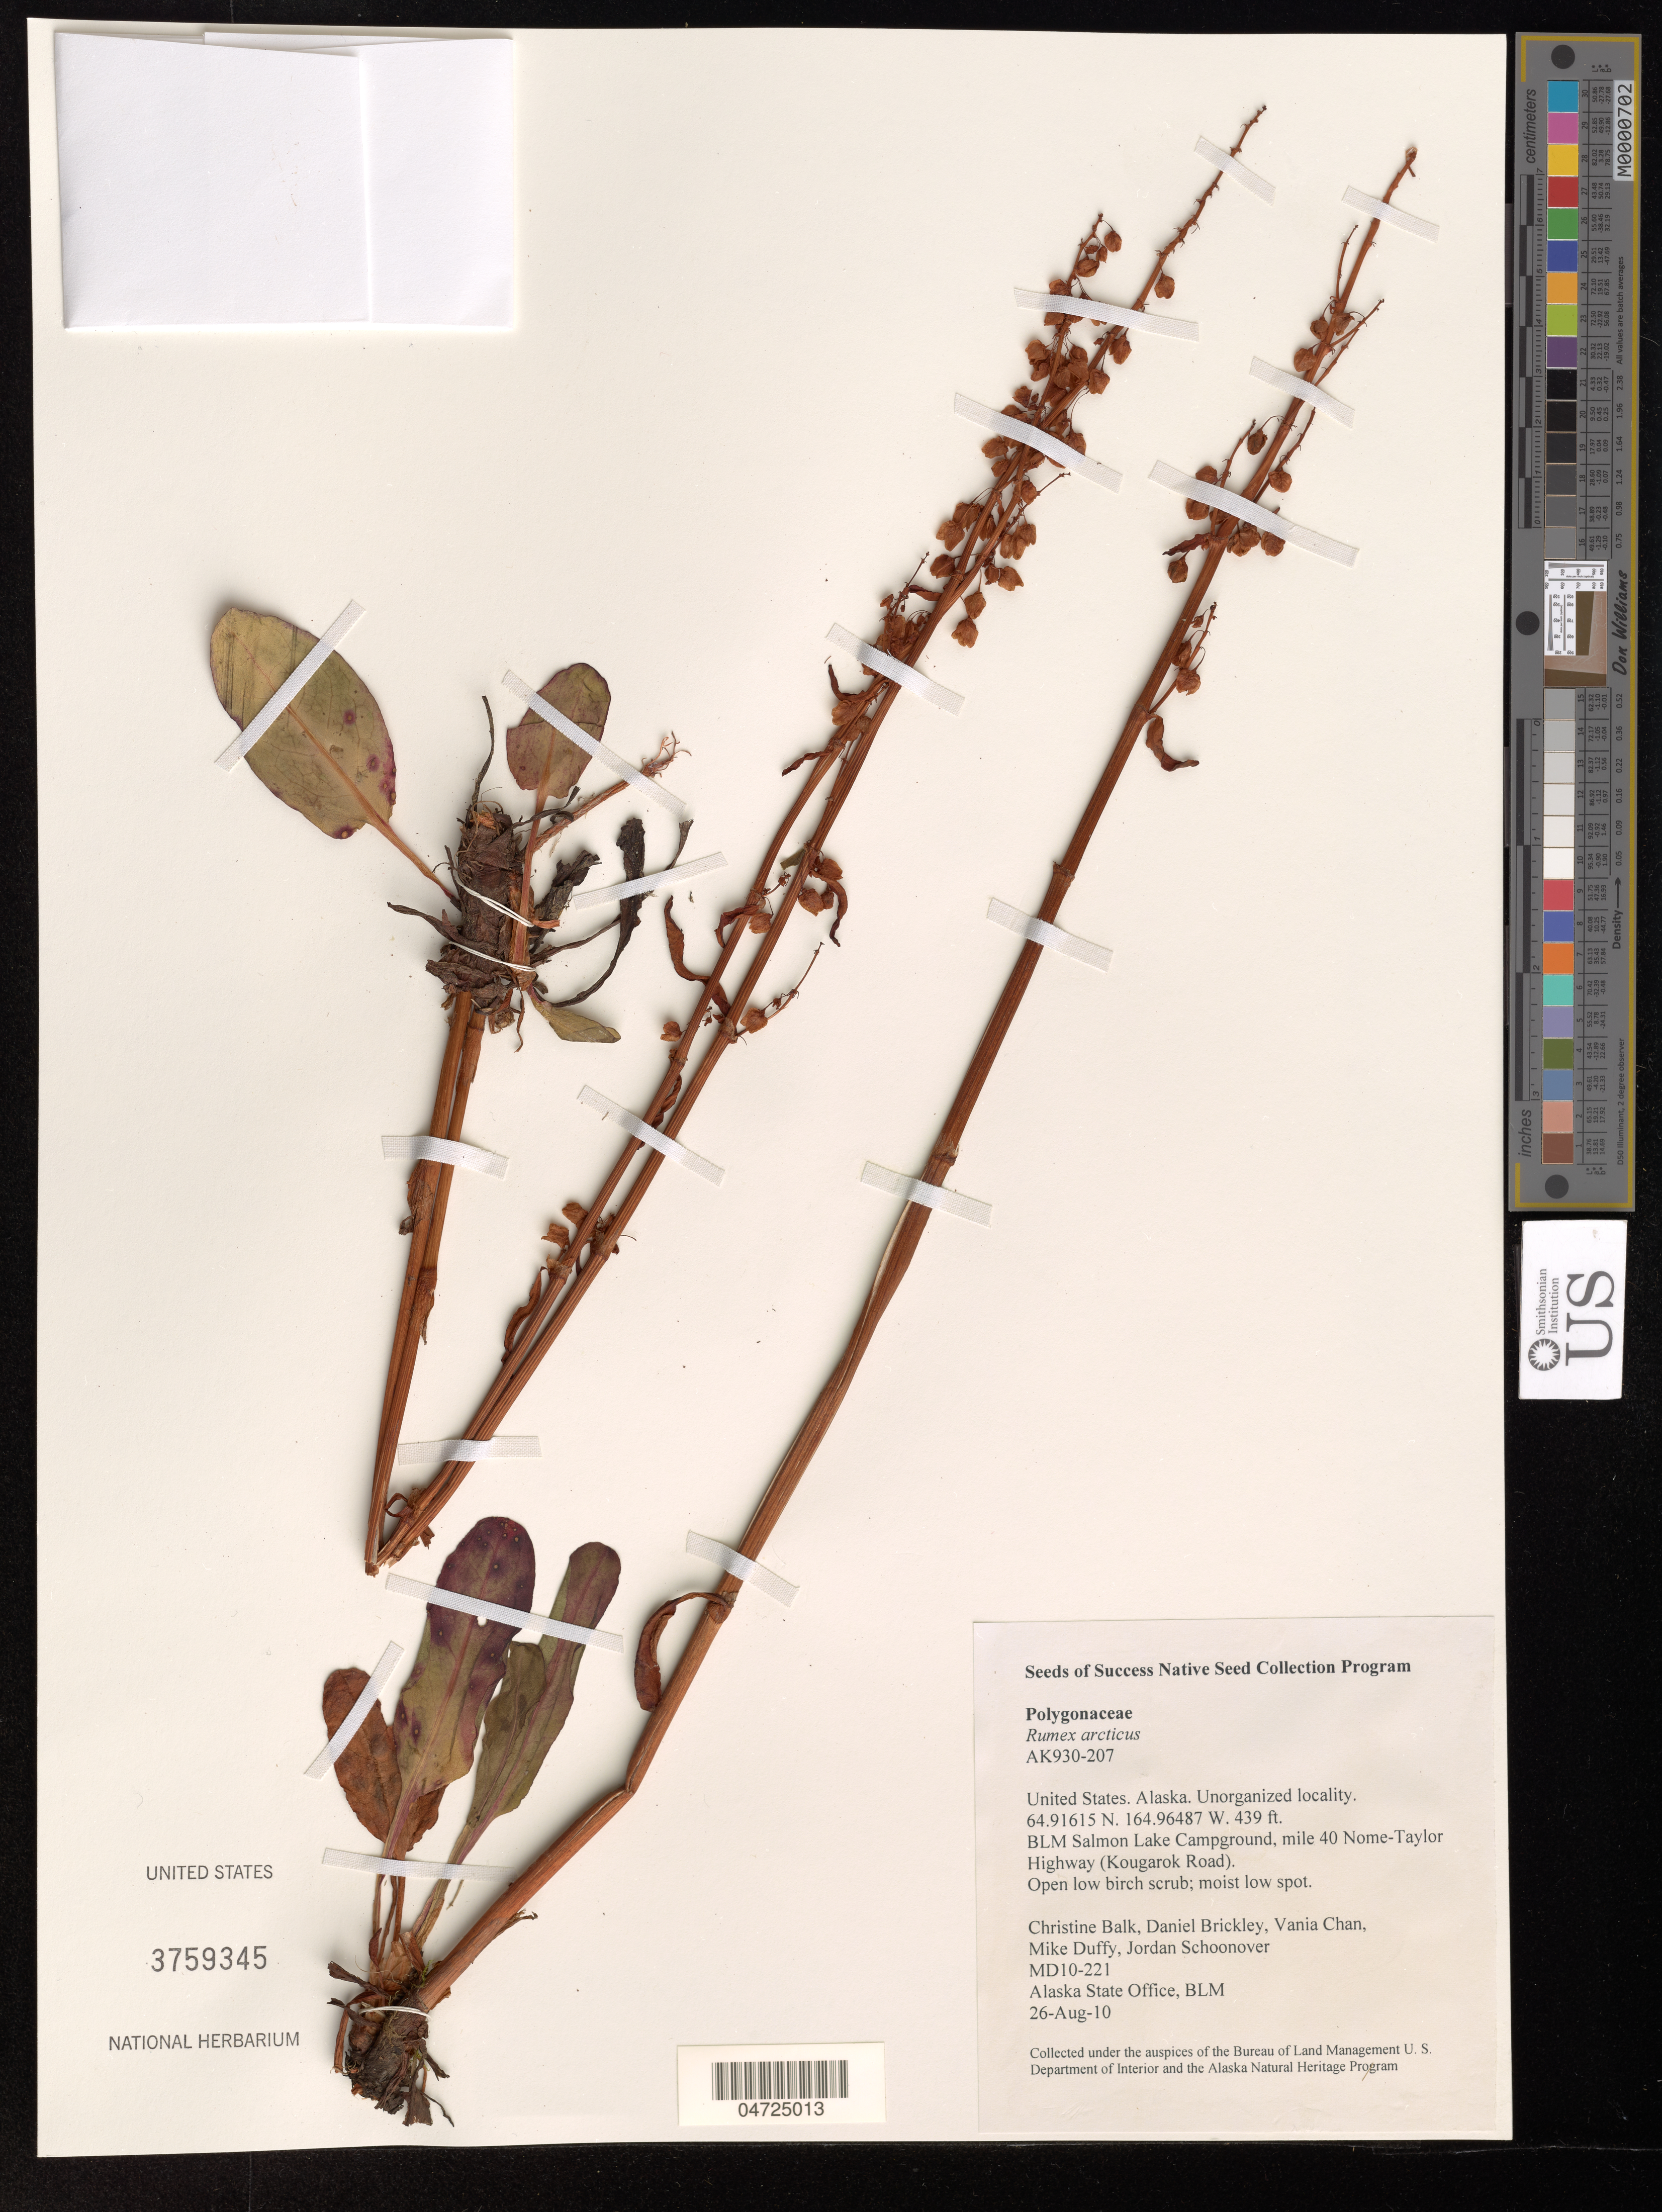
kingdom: Plantae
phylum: Tracheophyta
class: Magnoliopsida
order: Caryophyllales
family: Polygonaceae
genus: Rumex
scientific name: Rumex arcticus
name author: Trautv.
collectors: C. Balk, D. Brickley, V. Chan & M. Duffy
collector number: MD10-221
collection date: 2010-08-26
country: United States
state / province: Alaska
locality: BLM Salmon Lake Campground, mile 40 Nome-Taylor Highway (Kougarok Road).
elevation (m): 134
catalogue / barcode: US 3759345